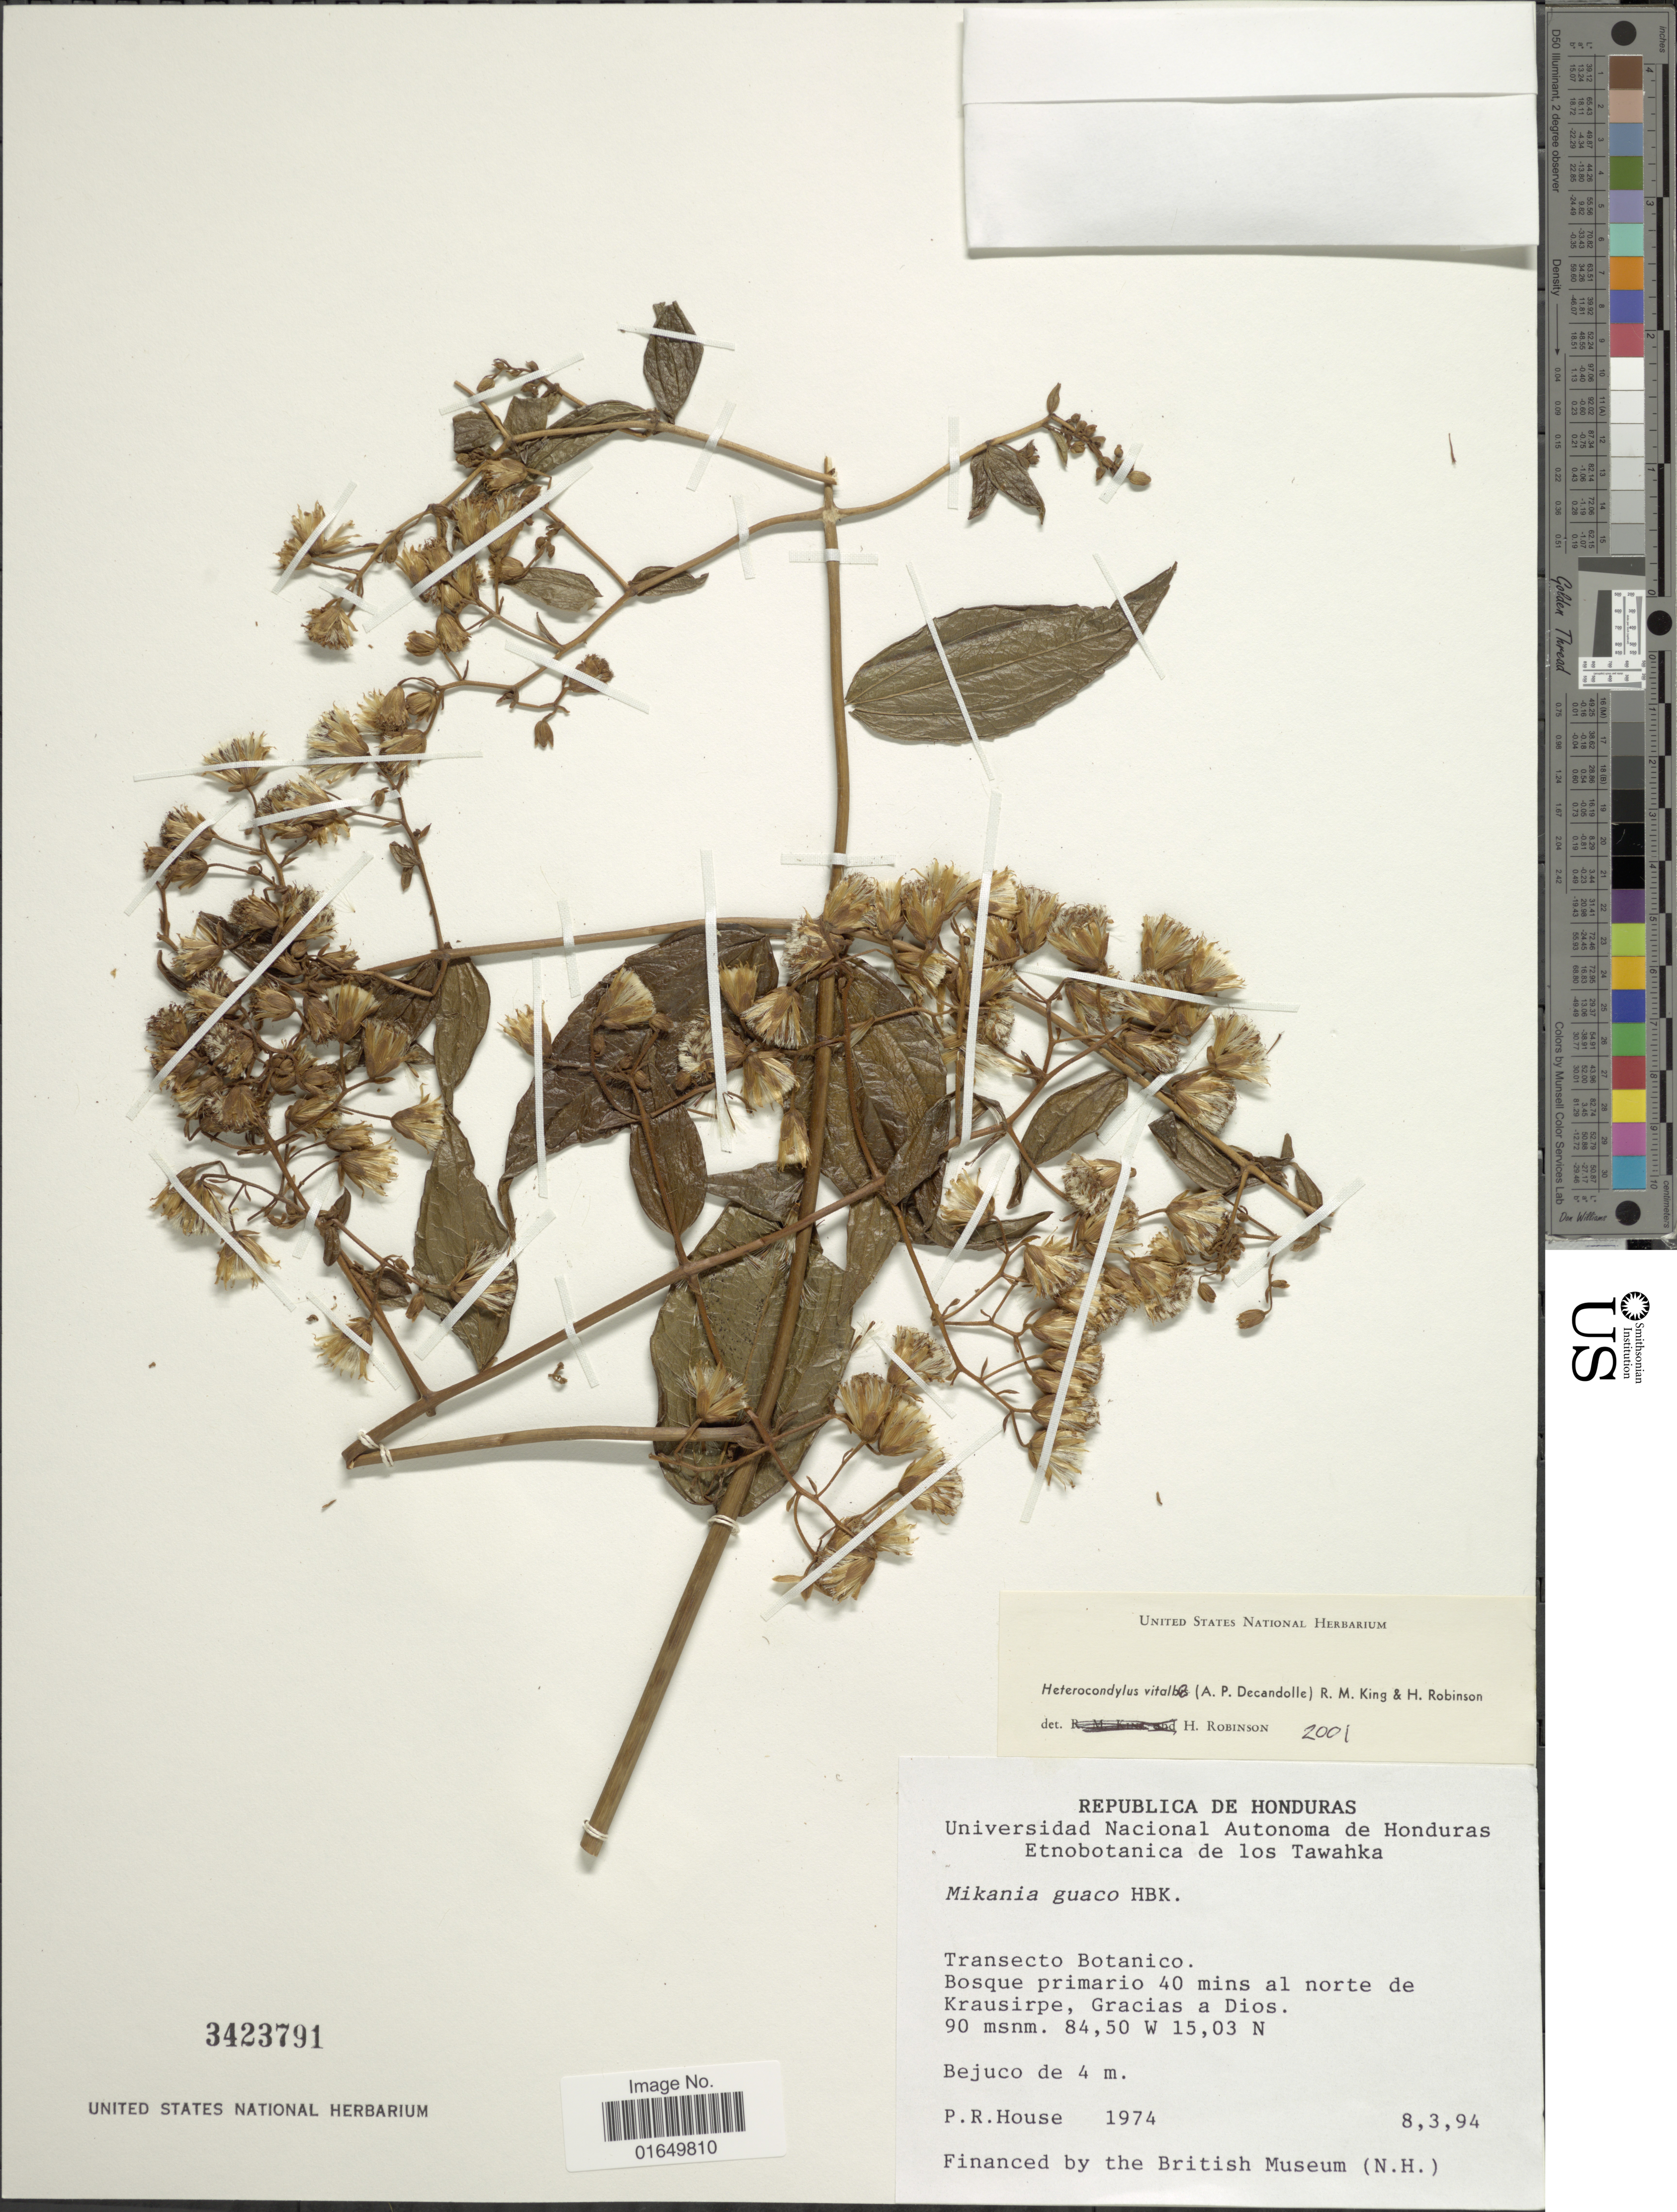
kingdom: Plantae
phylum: Tracheophyta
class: Magnoliopsida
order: Asterales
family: Asteraceae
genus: Heterocondylus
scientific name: Heterocondylus vitalbae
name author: (DC.) R.M. King & H. Rob.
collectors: P. R. House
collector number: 1974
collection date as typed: Transcribed d/m/y: 8/3/94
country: Honduras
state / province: Gracias de Dios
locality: Transecto Botanico. Bosque primario 40 mins al norte de Krausirpe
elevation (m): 90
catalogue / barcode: US 3423791